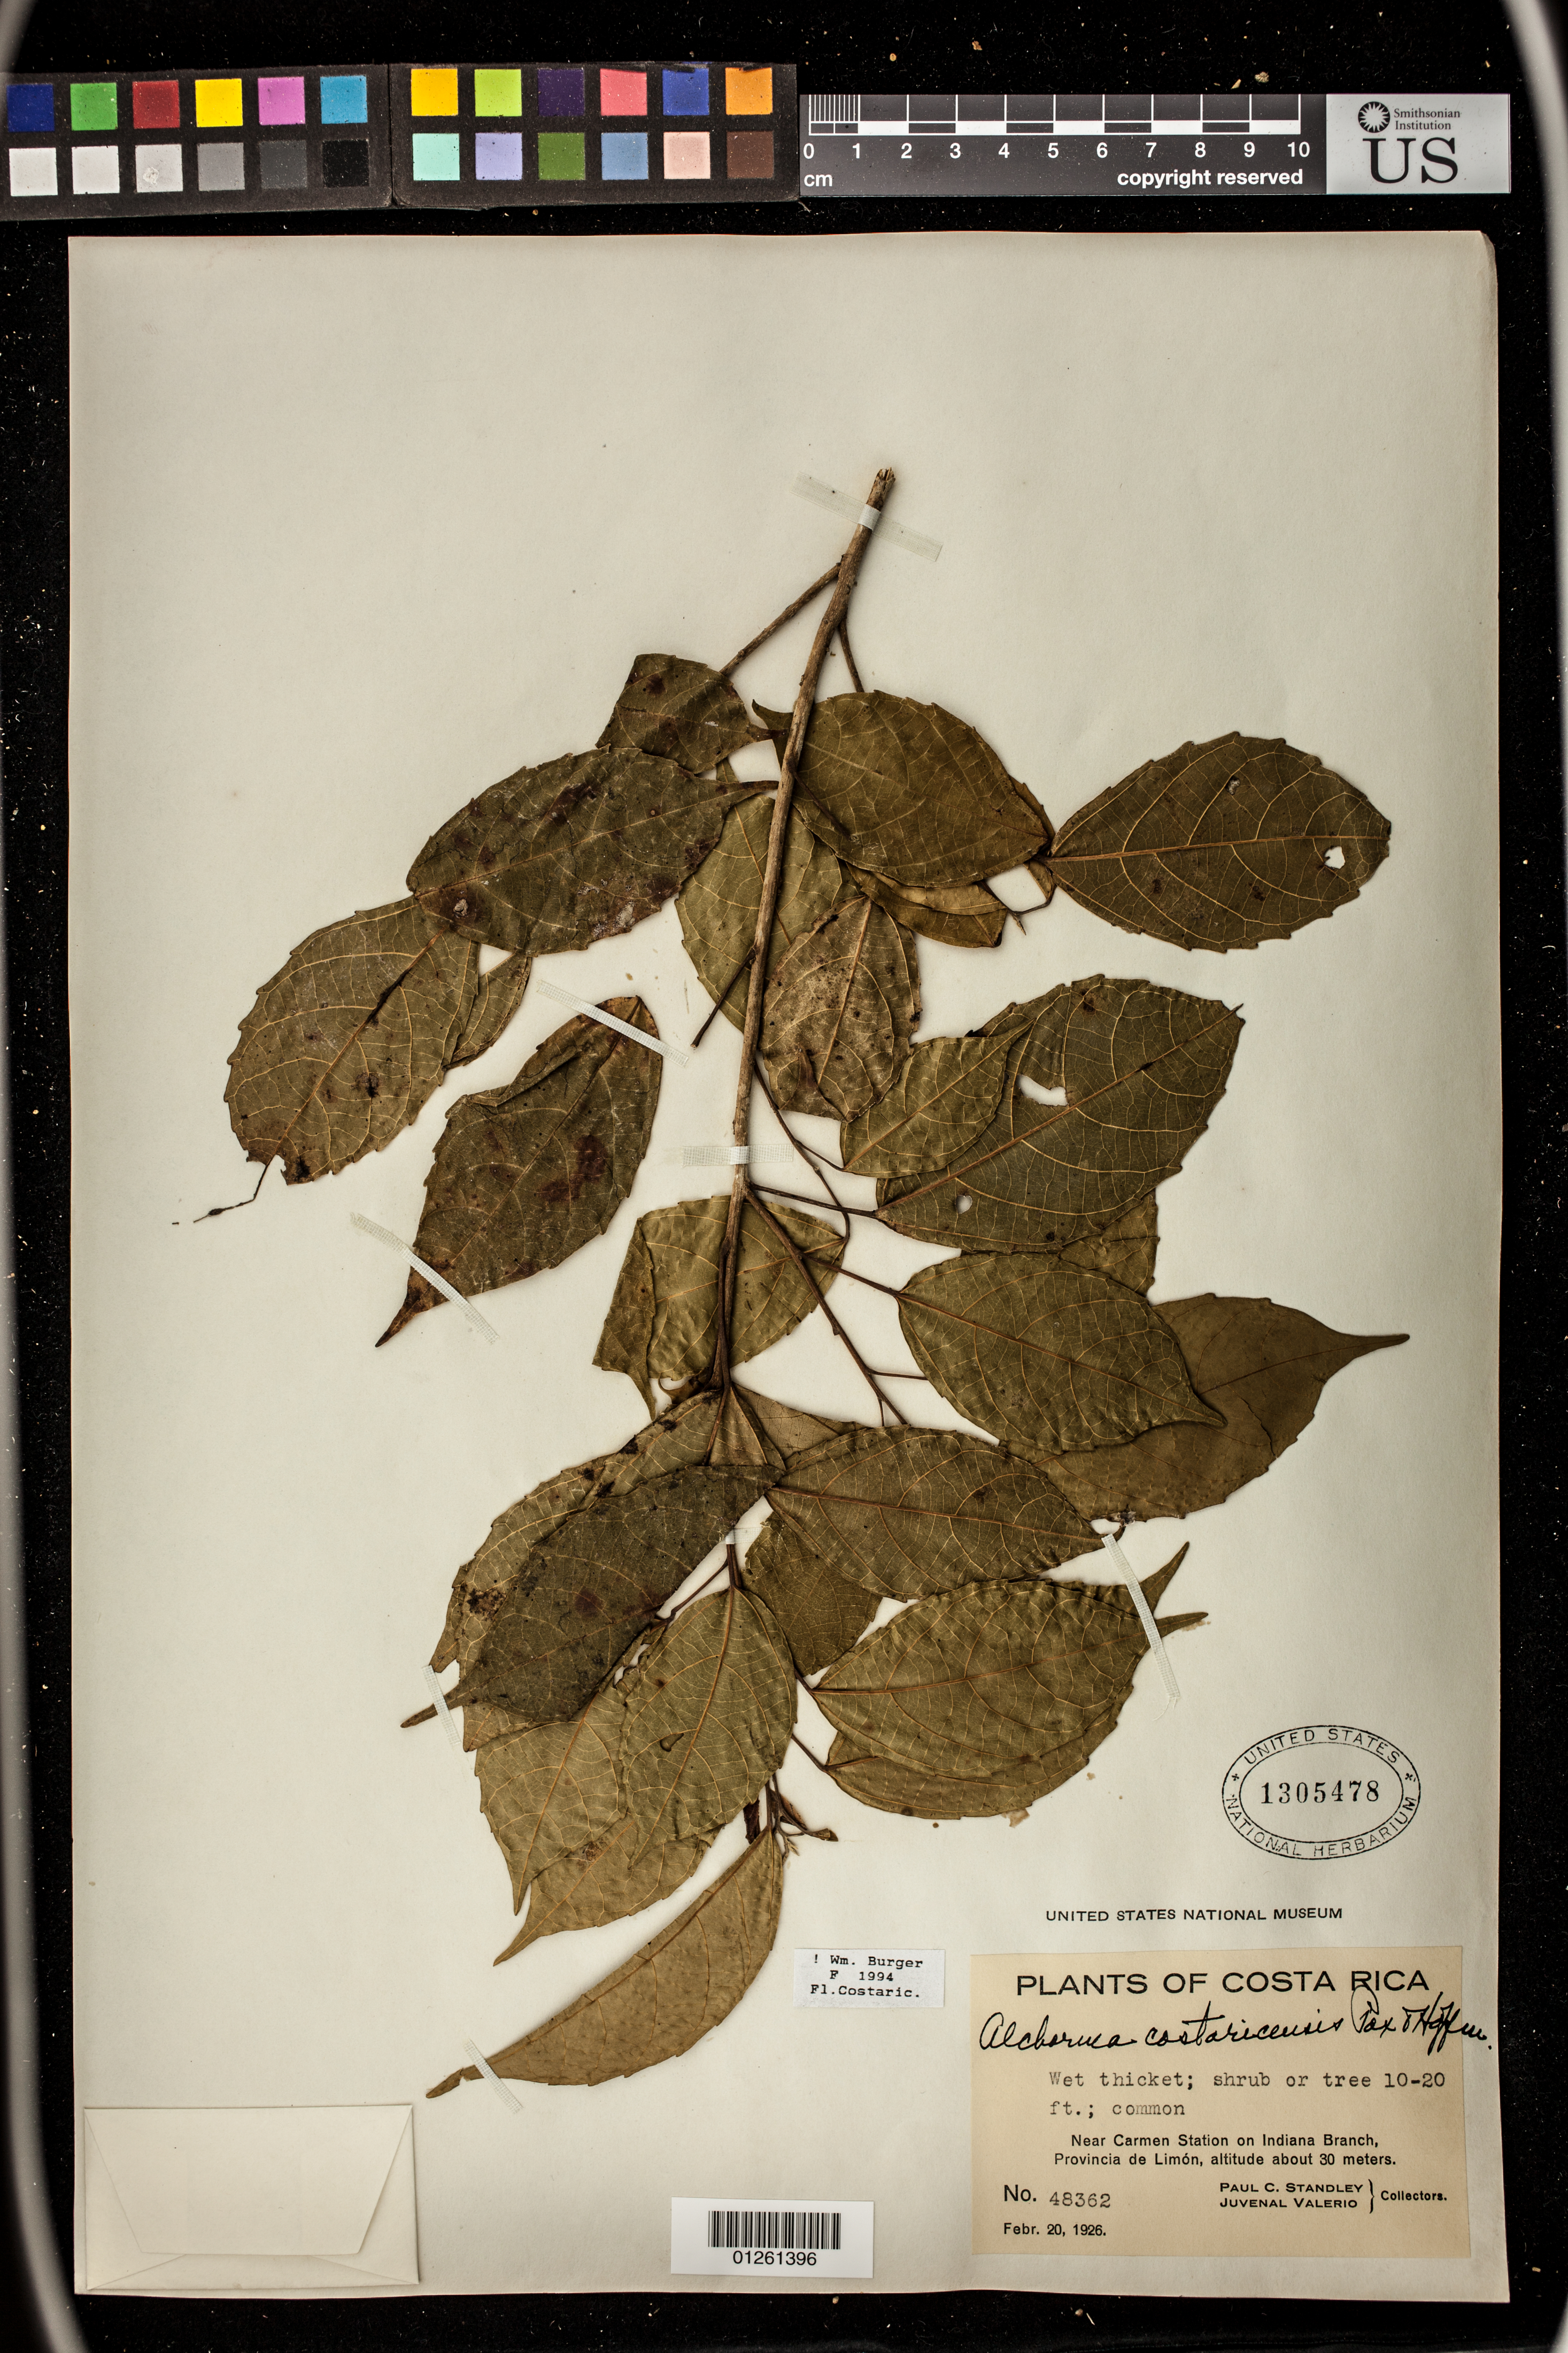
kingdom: Plantae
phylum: Tracheophyta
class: Magnoliopsida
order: Malpighiales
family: Euphorbiaceae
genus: Alchornea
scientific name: Alchornea costaricensis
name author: Pax & K. Hoffm. in Engl.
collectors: P. C. Standley & J. Valerio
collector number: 48362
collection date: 1926-02-20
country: Costa Rica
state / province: Limon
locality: Near Carmen Station on Indiana Branch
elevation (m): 30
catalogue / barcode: US 1305478